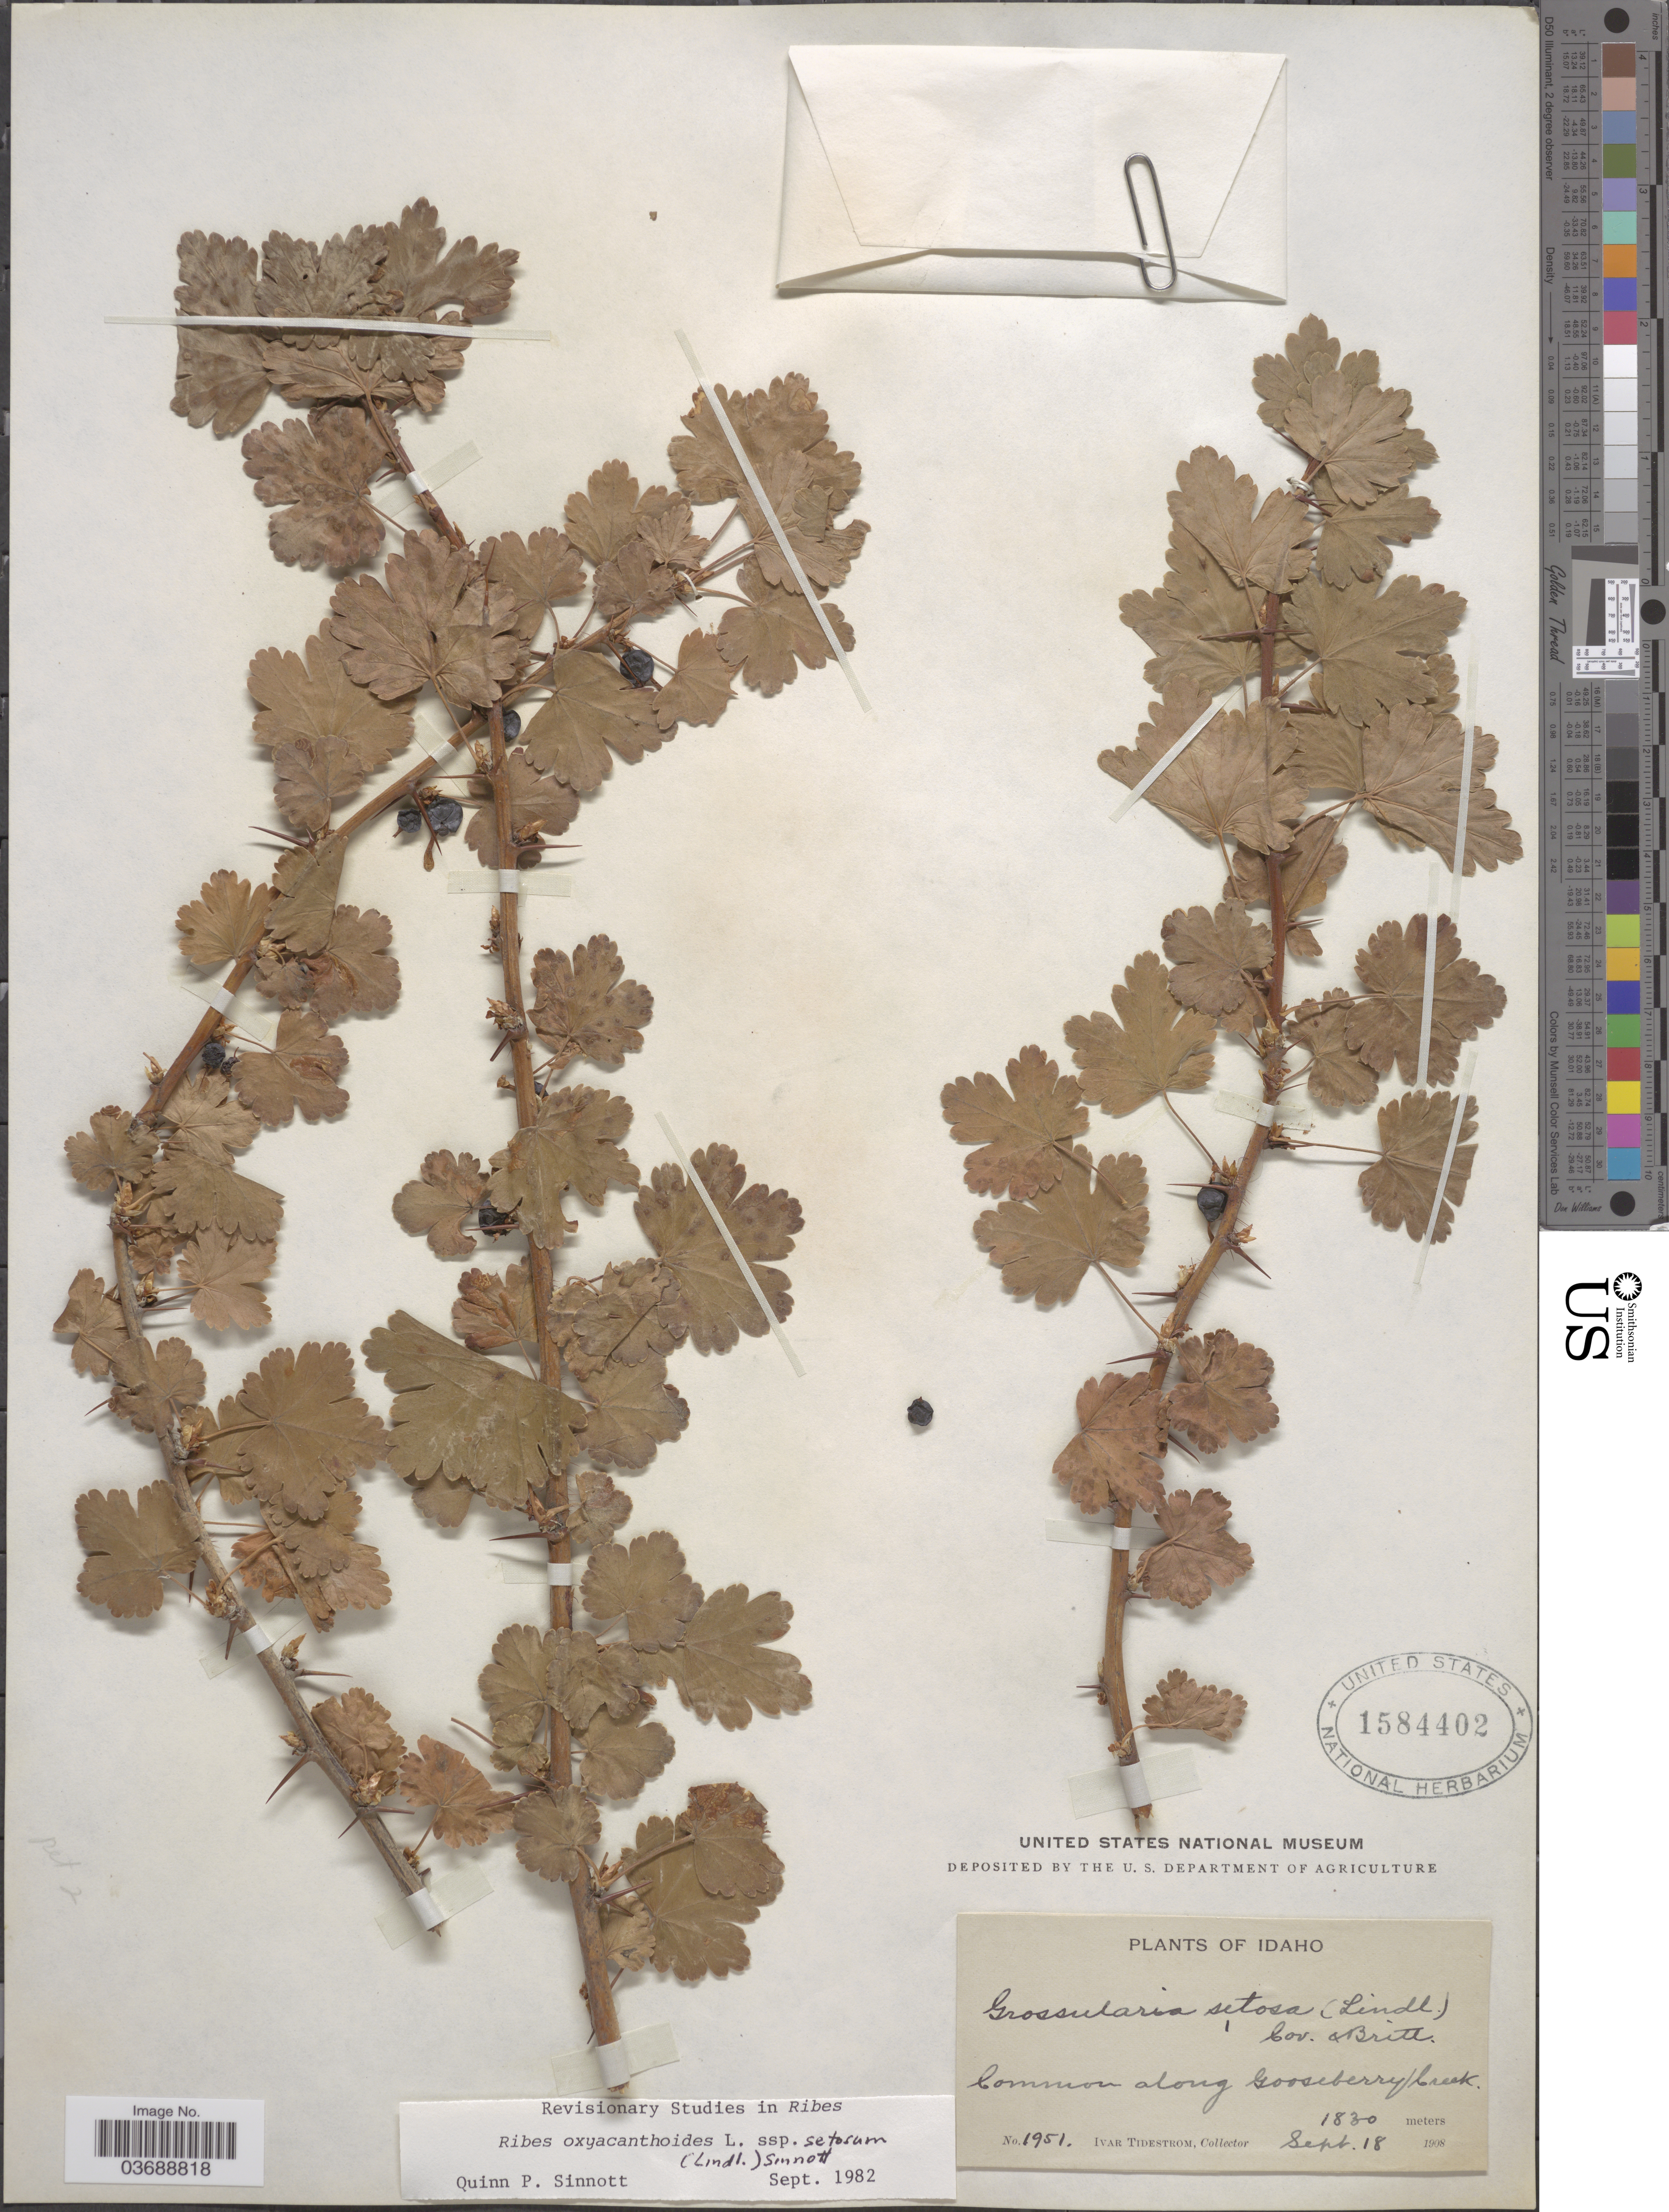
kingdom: Plantae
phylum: Tracheophyta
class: Magnoliopsida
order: Saxifragales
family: Grossulariaceae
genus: Ribes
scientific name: Ribes oxyacanthoides subsp. setosum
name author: (Lindl.) Q.P. Sinnott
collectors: I. F. Tidestrom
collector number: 1951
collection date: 1908-09-18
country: United States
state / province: Idaho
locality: Along Gooseberry Creek.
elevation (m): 1830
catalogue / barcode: US 1584402